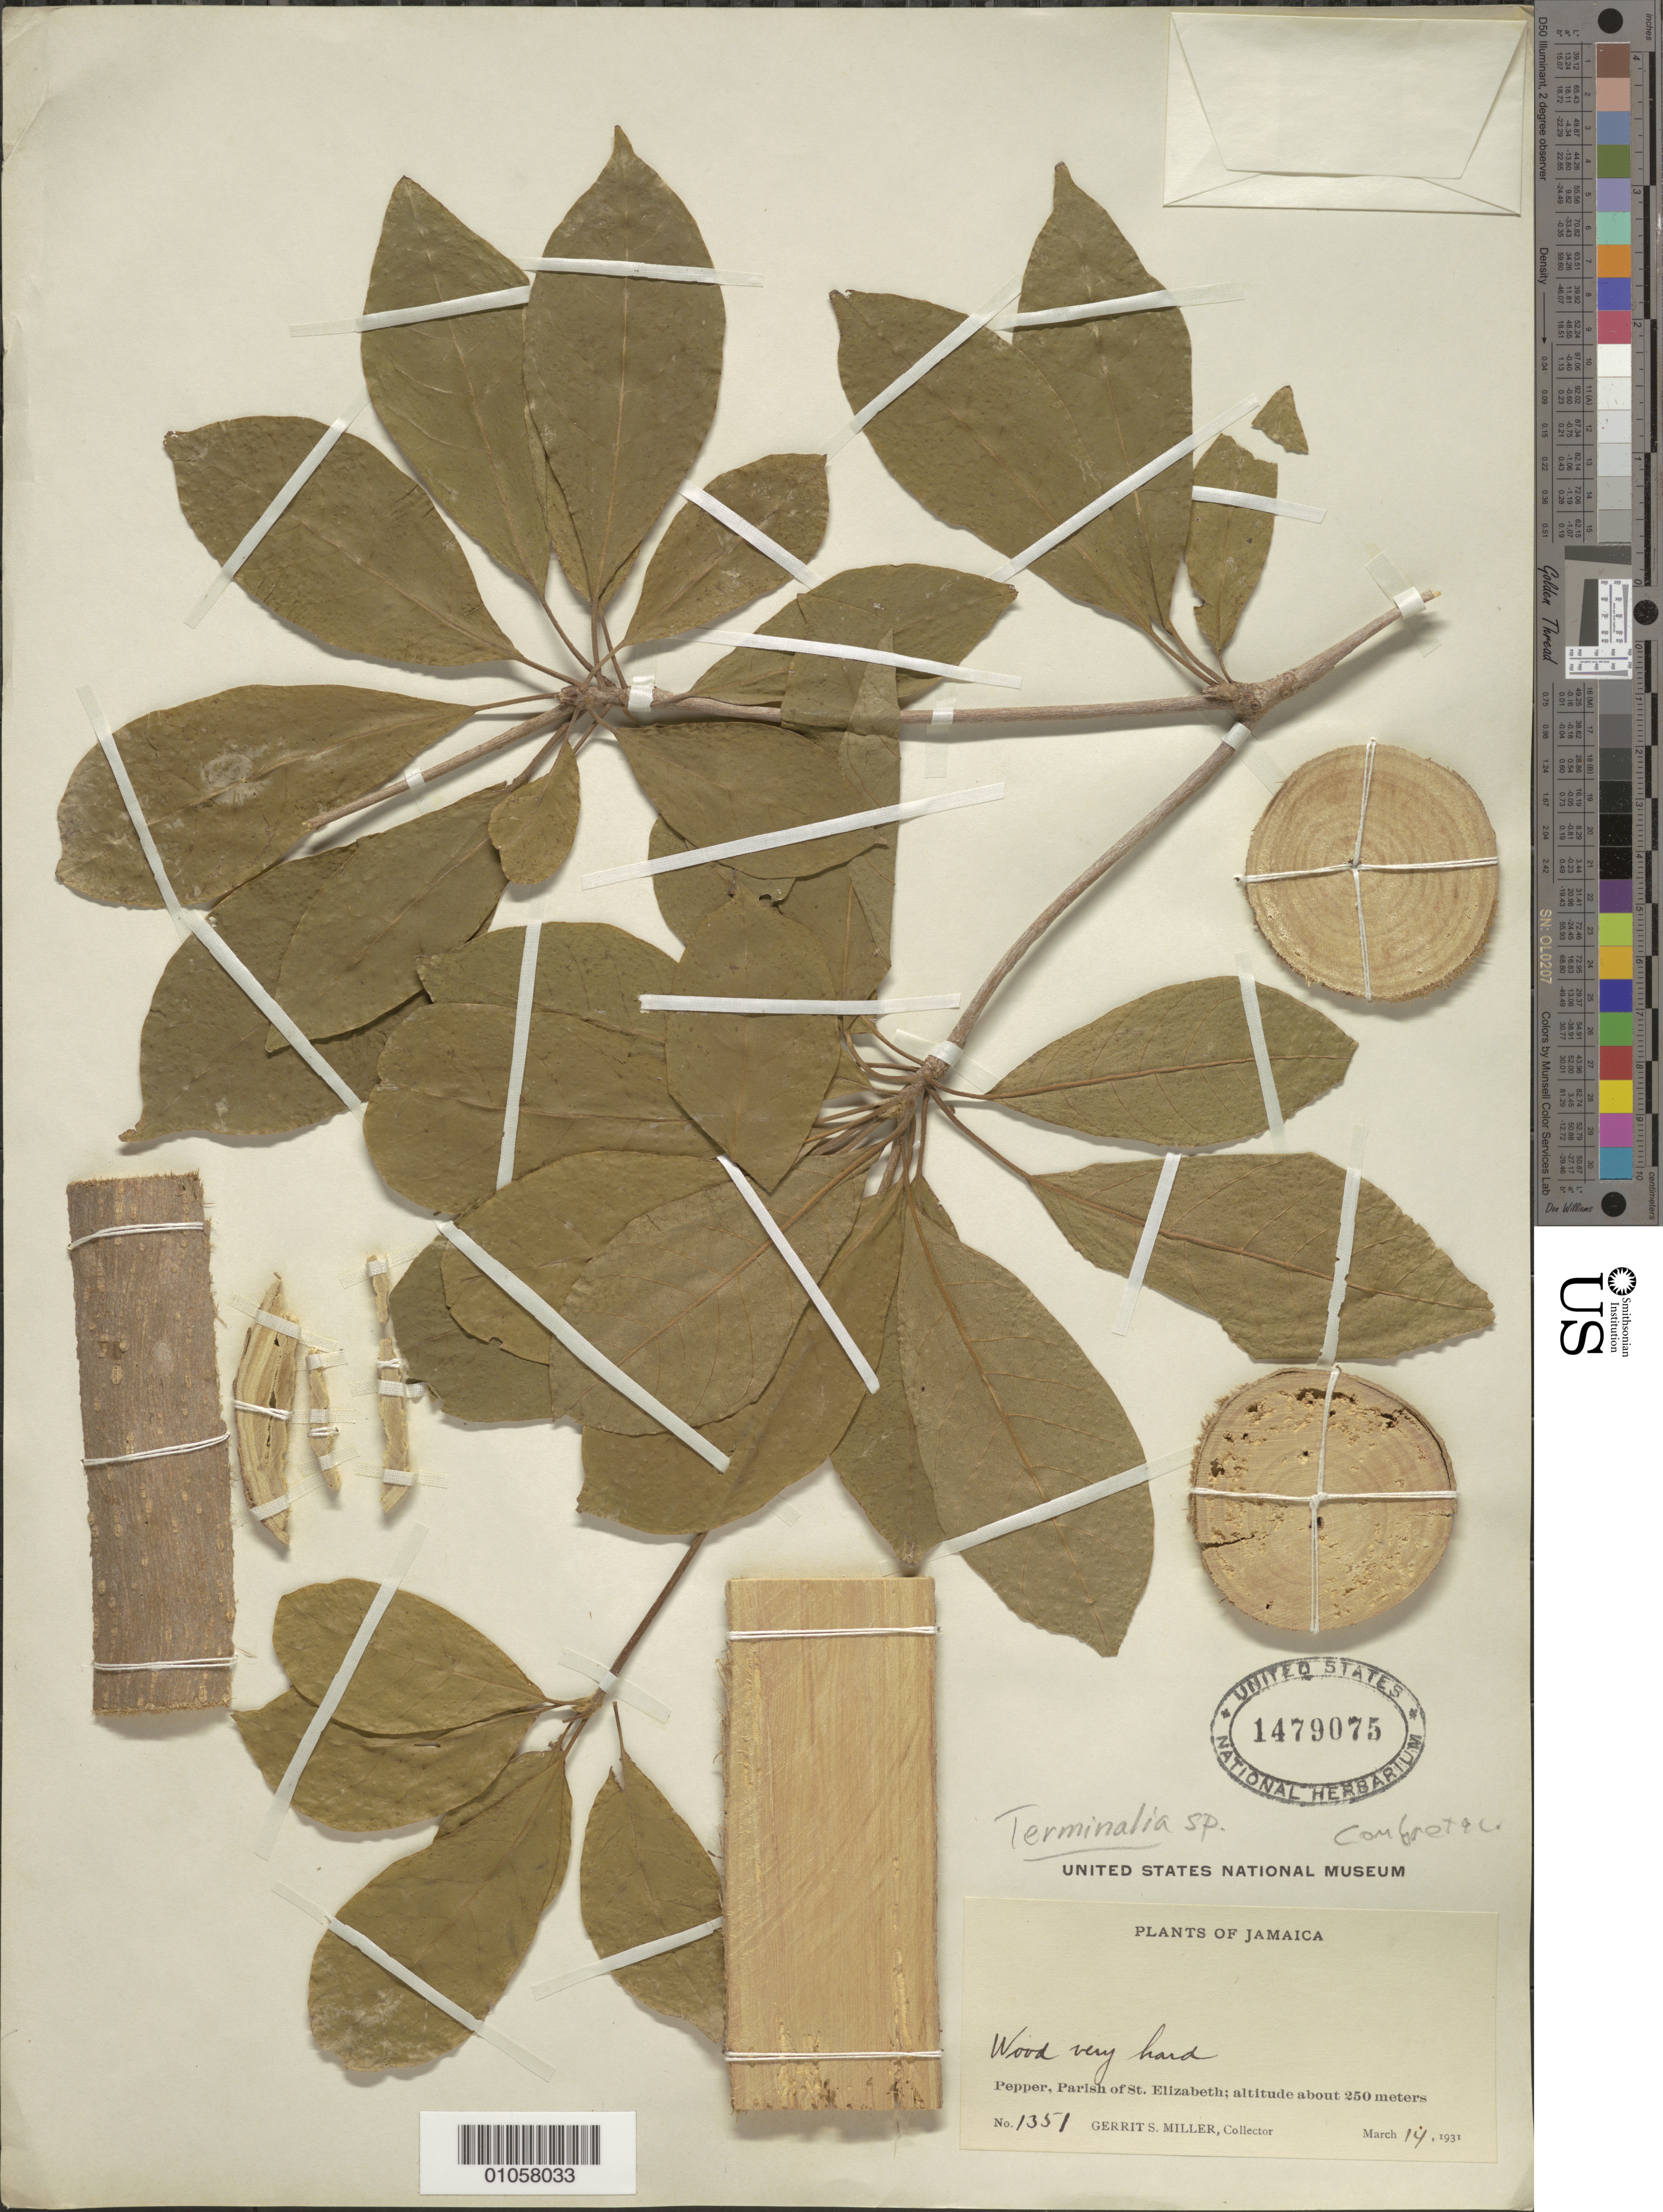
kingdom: Plantae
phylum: Tracheophyta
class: Magnoliopsida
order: Myrtales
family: Combretaceae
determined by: Liesner, R. L.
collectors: G. S. Miller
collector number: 1351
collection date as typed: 14 Mar 1931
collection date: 1931-03-14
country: Jamaica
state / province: Saint Elizabeth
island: Jamaica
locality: Pepper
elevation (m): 250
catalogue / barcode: US 1479075